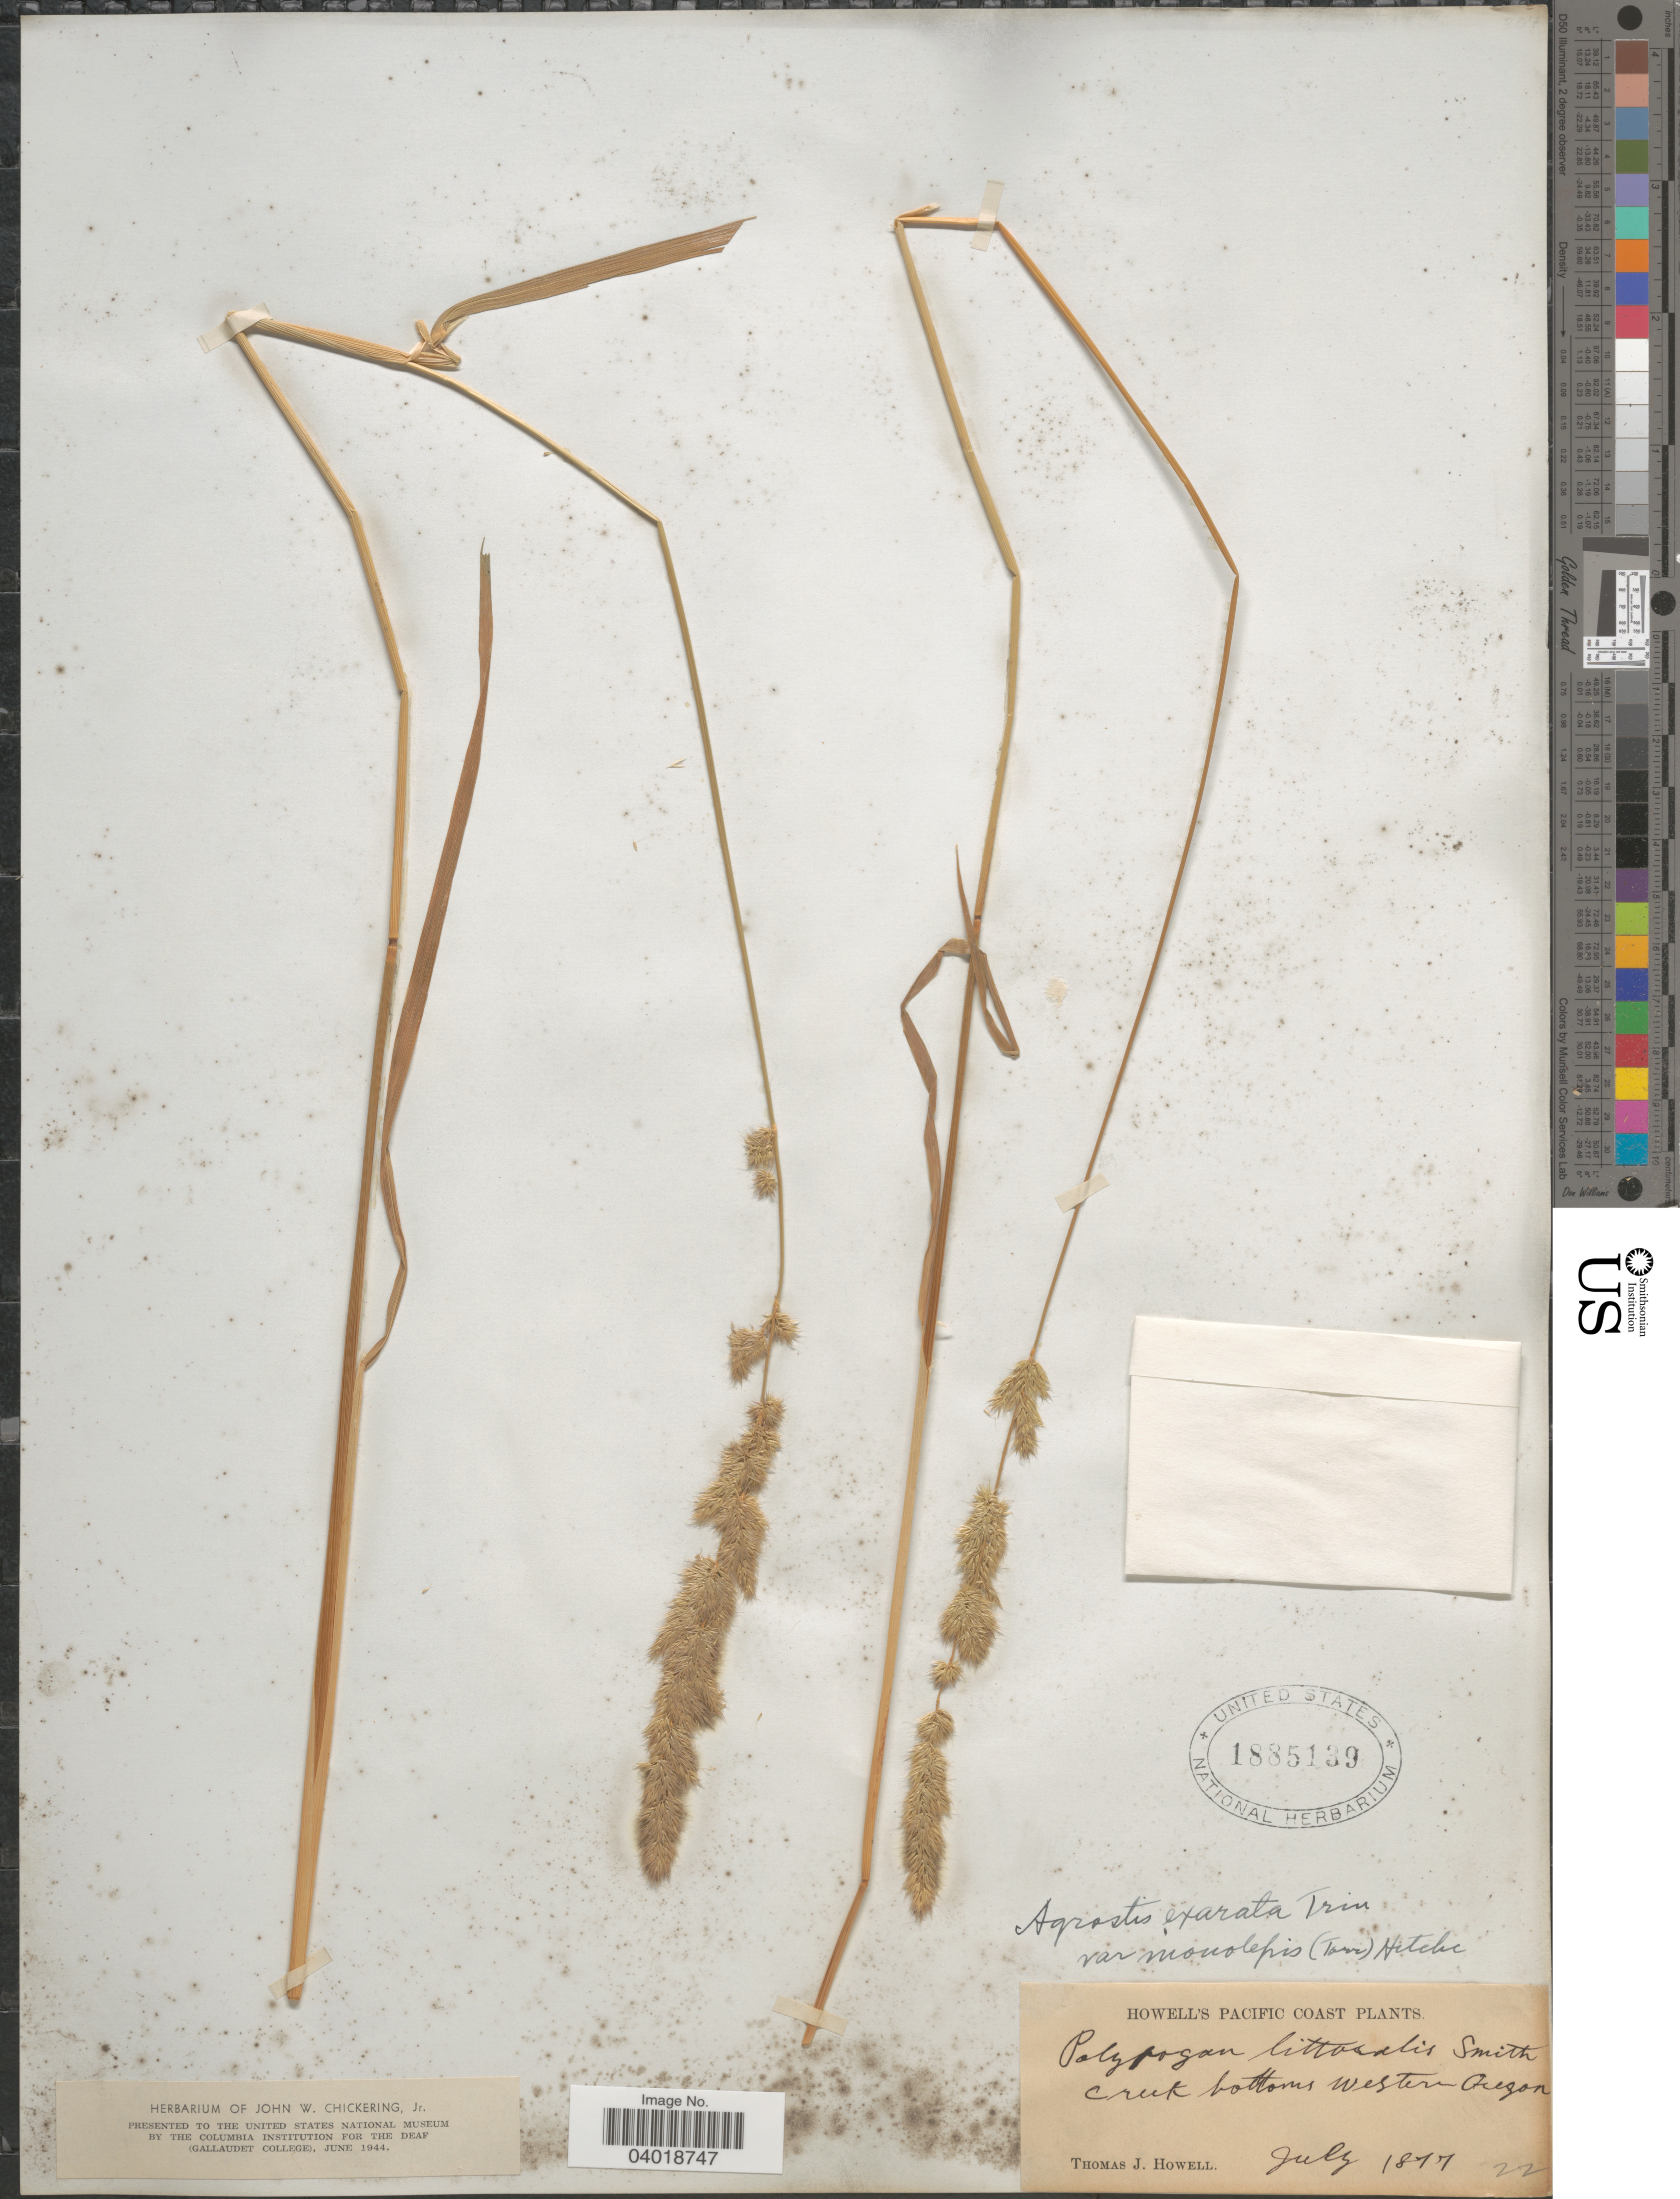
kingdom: Plantae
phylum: Tracheophyta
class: Liliopsida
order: Poales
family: Poaceae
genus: Agrostis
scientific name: Agrostis exarata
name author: Trin.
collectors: T. J. Howell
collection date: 1877-07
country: United States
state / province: Oregon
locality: Pacific Coast. Creek bottoms Western Oregon.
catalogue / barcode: US 1885139